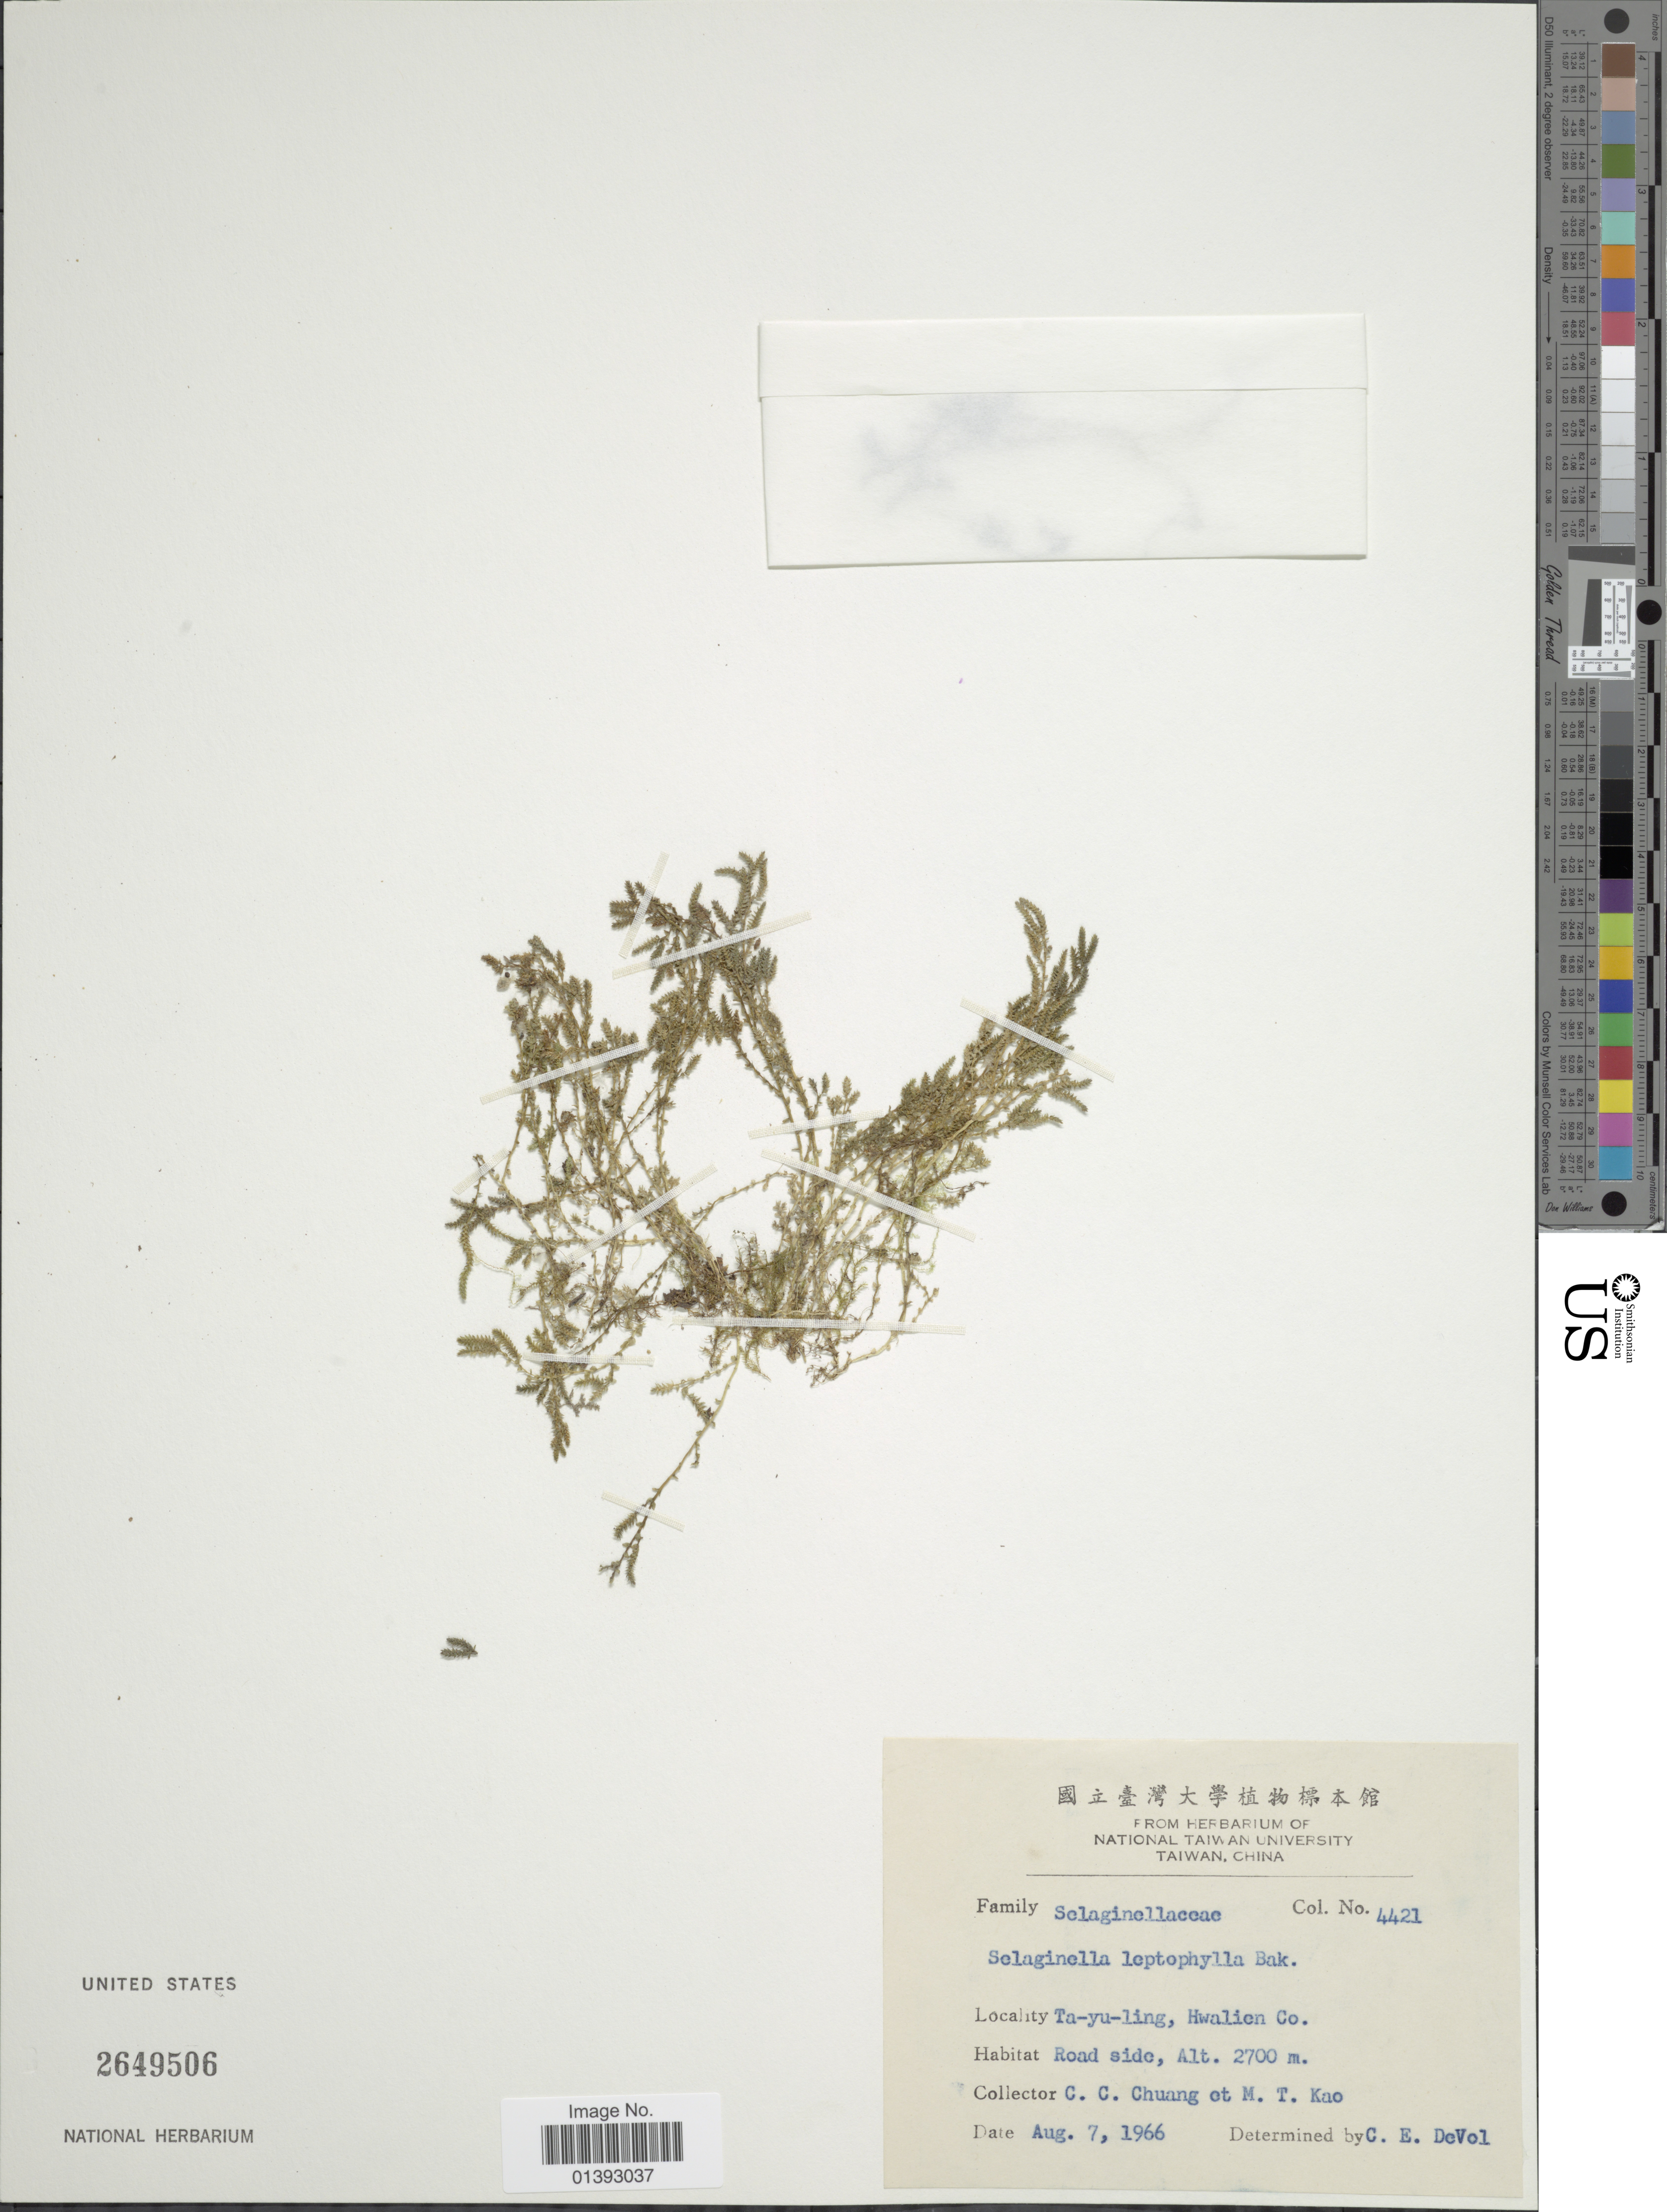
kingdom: Plantae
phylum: Tracheophyta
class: Lycopodiopsida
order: Selaginellales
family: Selaginellaceae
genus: Selaginella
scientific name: Selaginella leptophylla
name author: Baker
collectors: C. C. Chuang & M. T. Kao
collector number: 4421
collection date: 1966-08-07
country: Taiwan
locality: Ta-yu-ling, Hwalien Co. Road side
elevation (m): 2700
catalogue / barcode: US 2649506